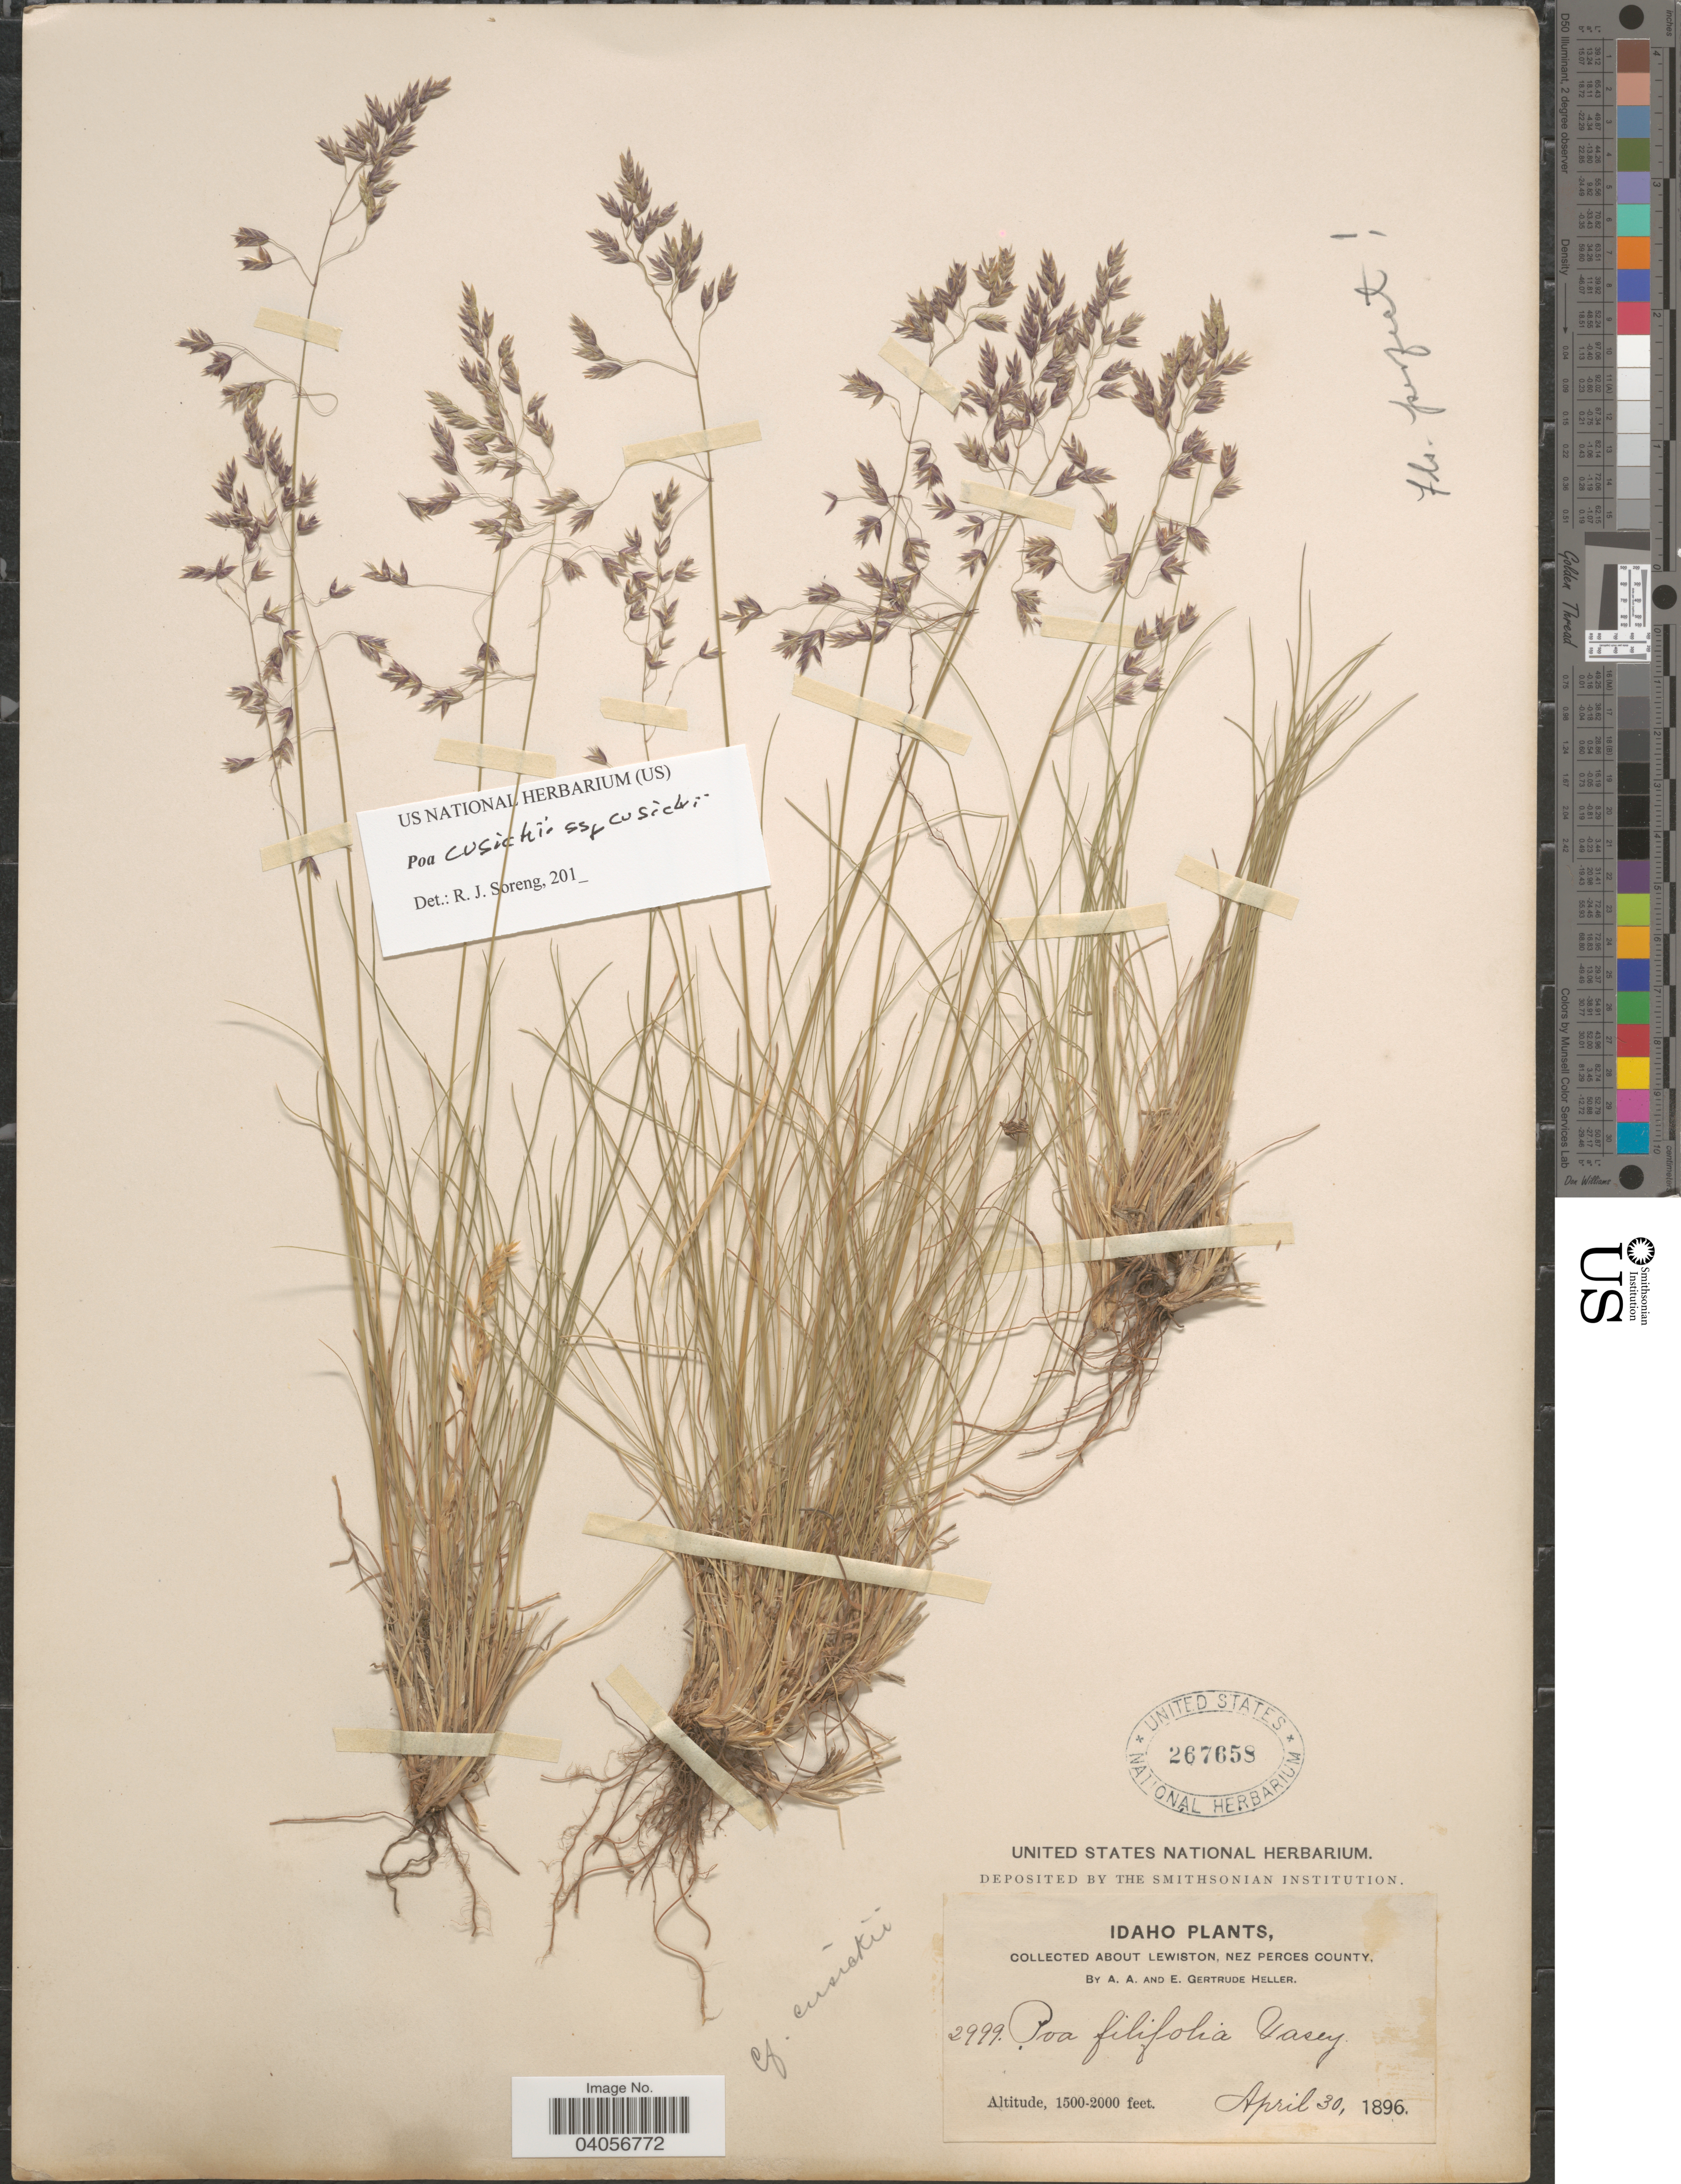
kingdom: Plantae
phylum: Tracheophyta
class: Liliopsida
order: Poales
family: Poaceae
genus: Poa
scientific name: Poa cusickii subsp. cusickii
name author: Vasey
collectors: A. A. Heller & E. G. Heller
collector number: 2999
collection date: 1896-04-30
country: United States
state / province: Idaho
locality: About Lewiston, Nez Perces County.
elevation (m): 457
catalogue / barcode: US 267658